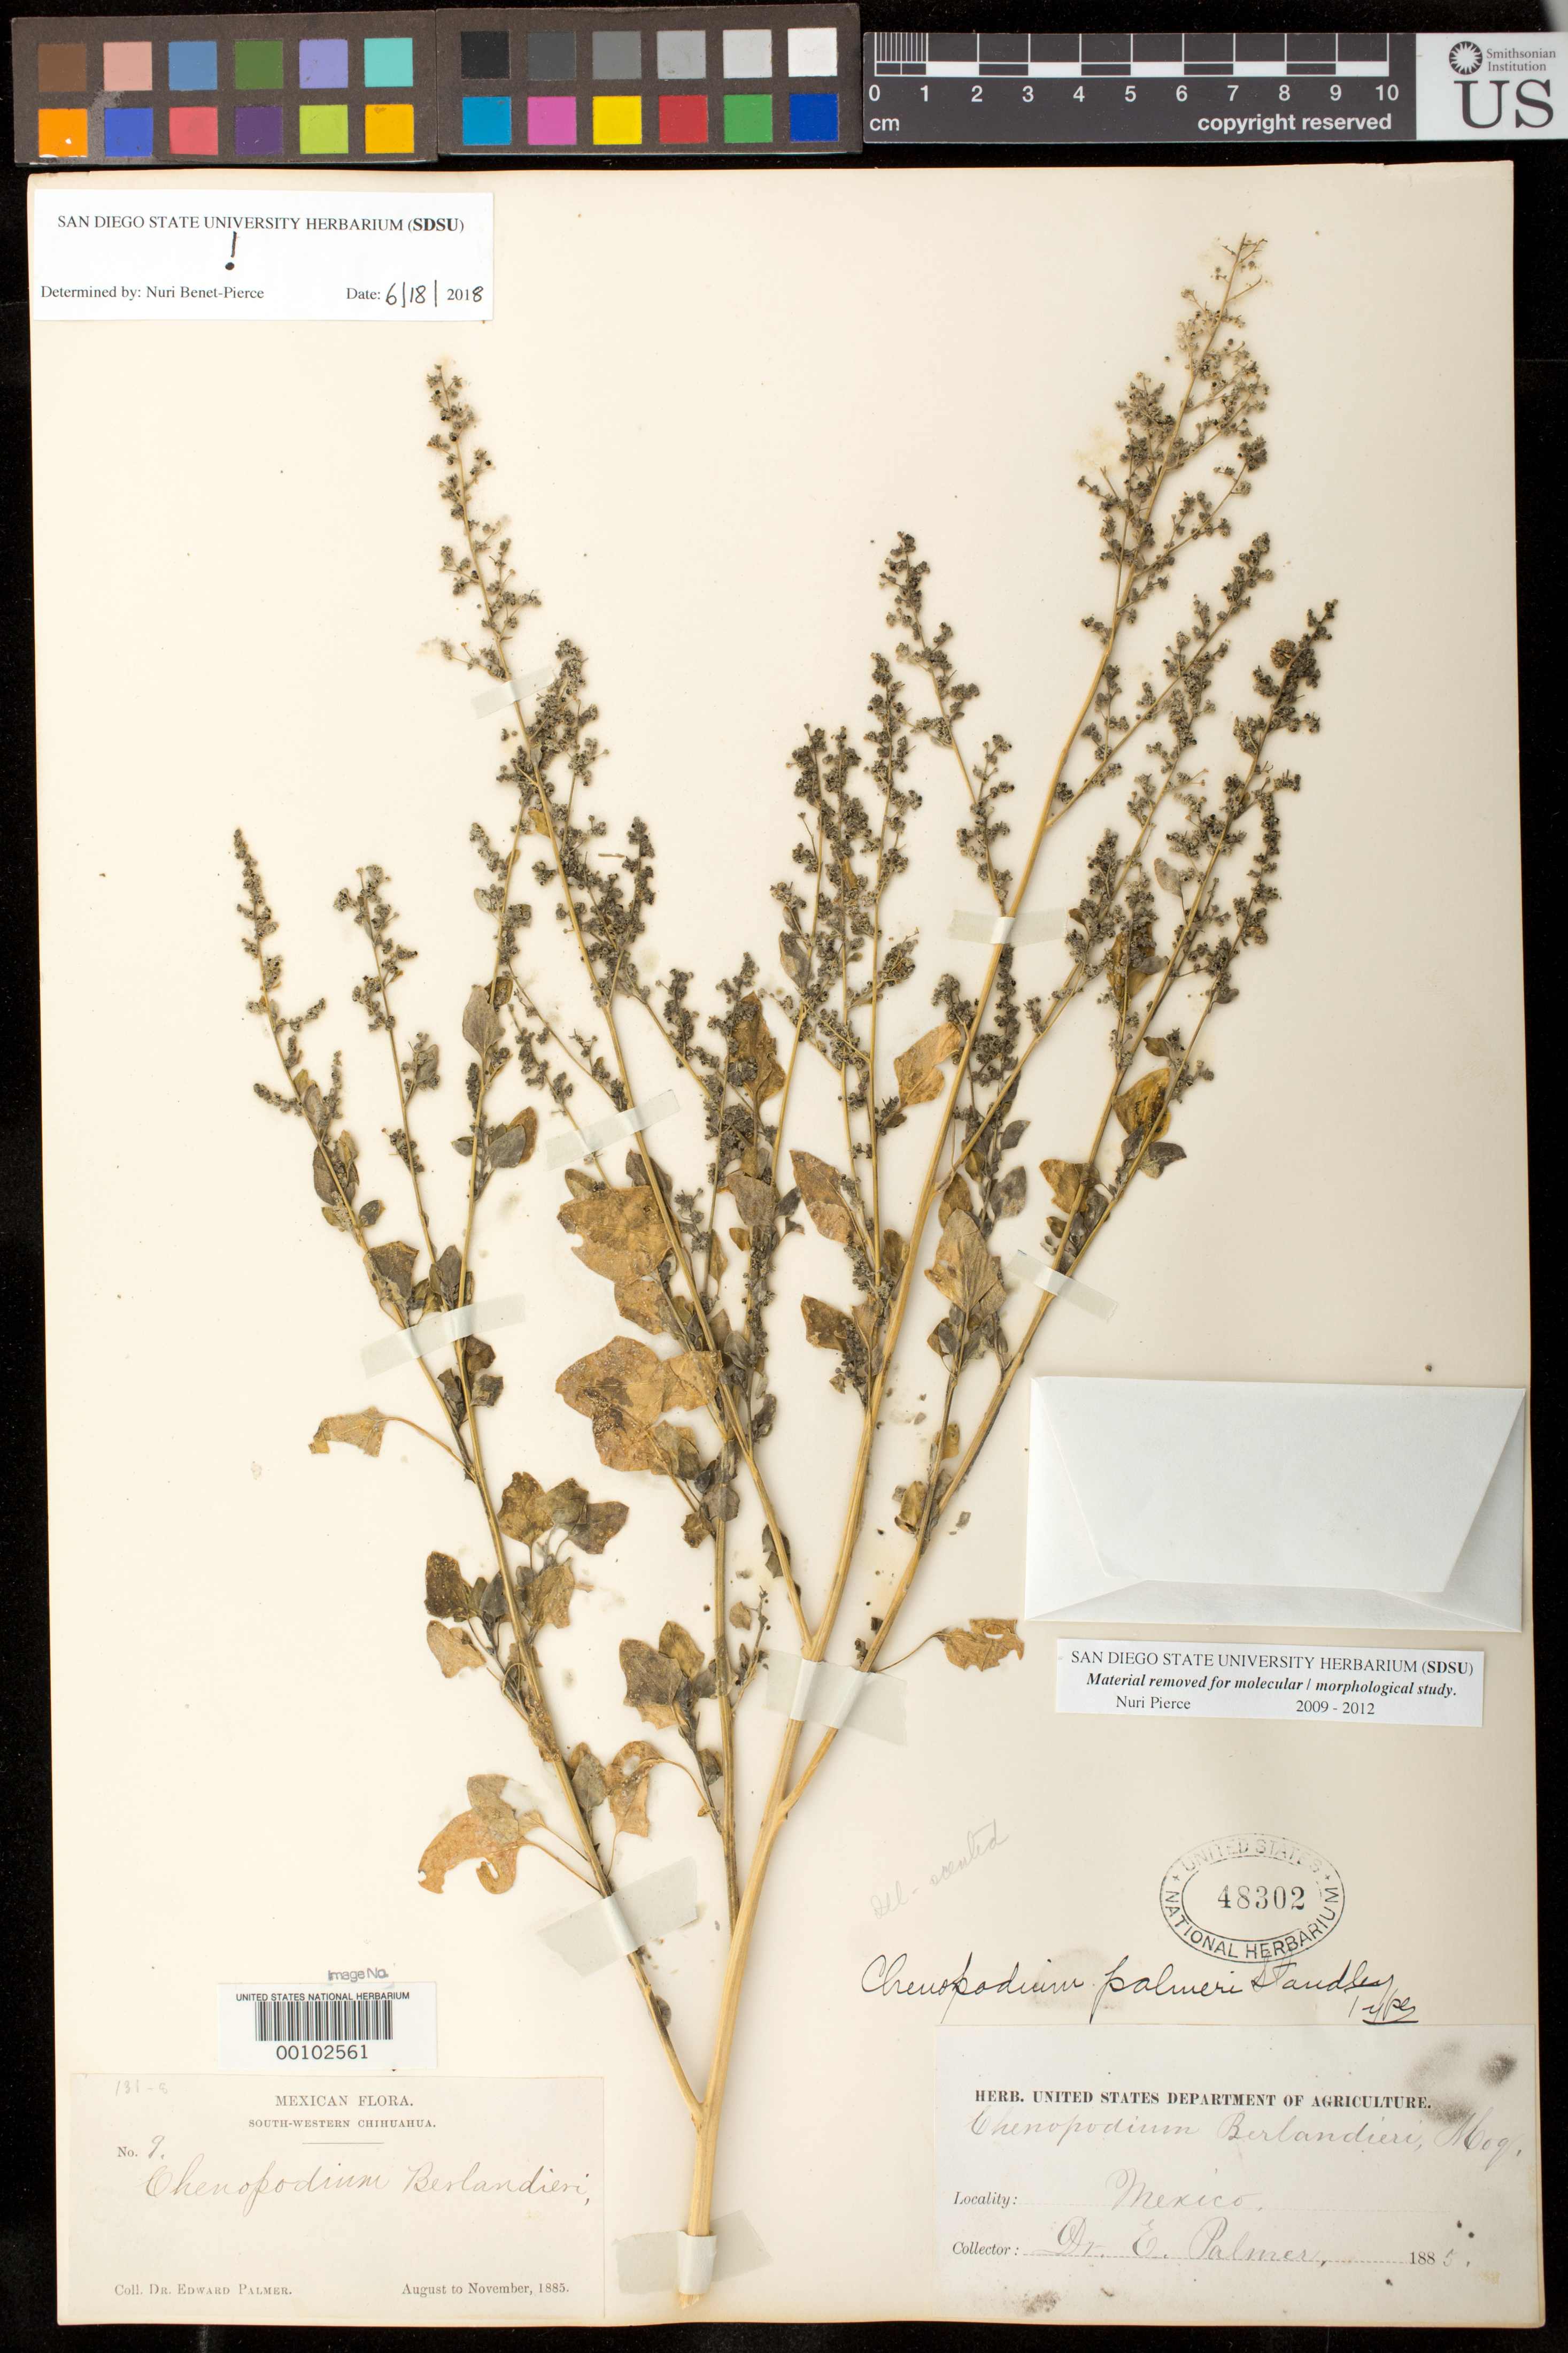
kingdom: Plantae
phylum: Tracheophyta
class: Magnoliopsida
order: Caryophyllales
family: Amaranthaceae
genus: Chenopodium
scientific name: Chenopodium palmeri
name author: Standl.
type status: Holotype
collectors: E. Palmer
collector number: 9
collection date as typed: Aug 1885 to -- Nov 1885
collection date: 1885-08/1885-11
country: Mexico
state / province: Chihuahua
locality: Hacienda San Miguel.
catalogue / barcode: US 48302